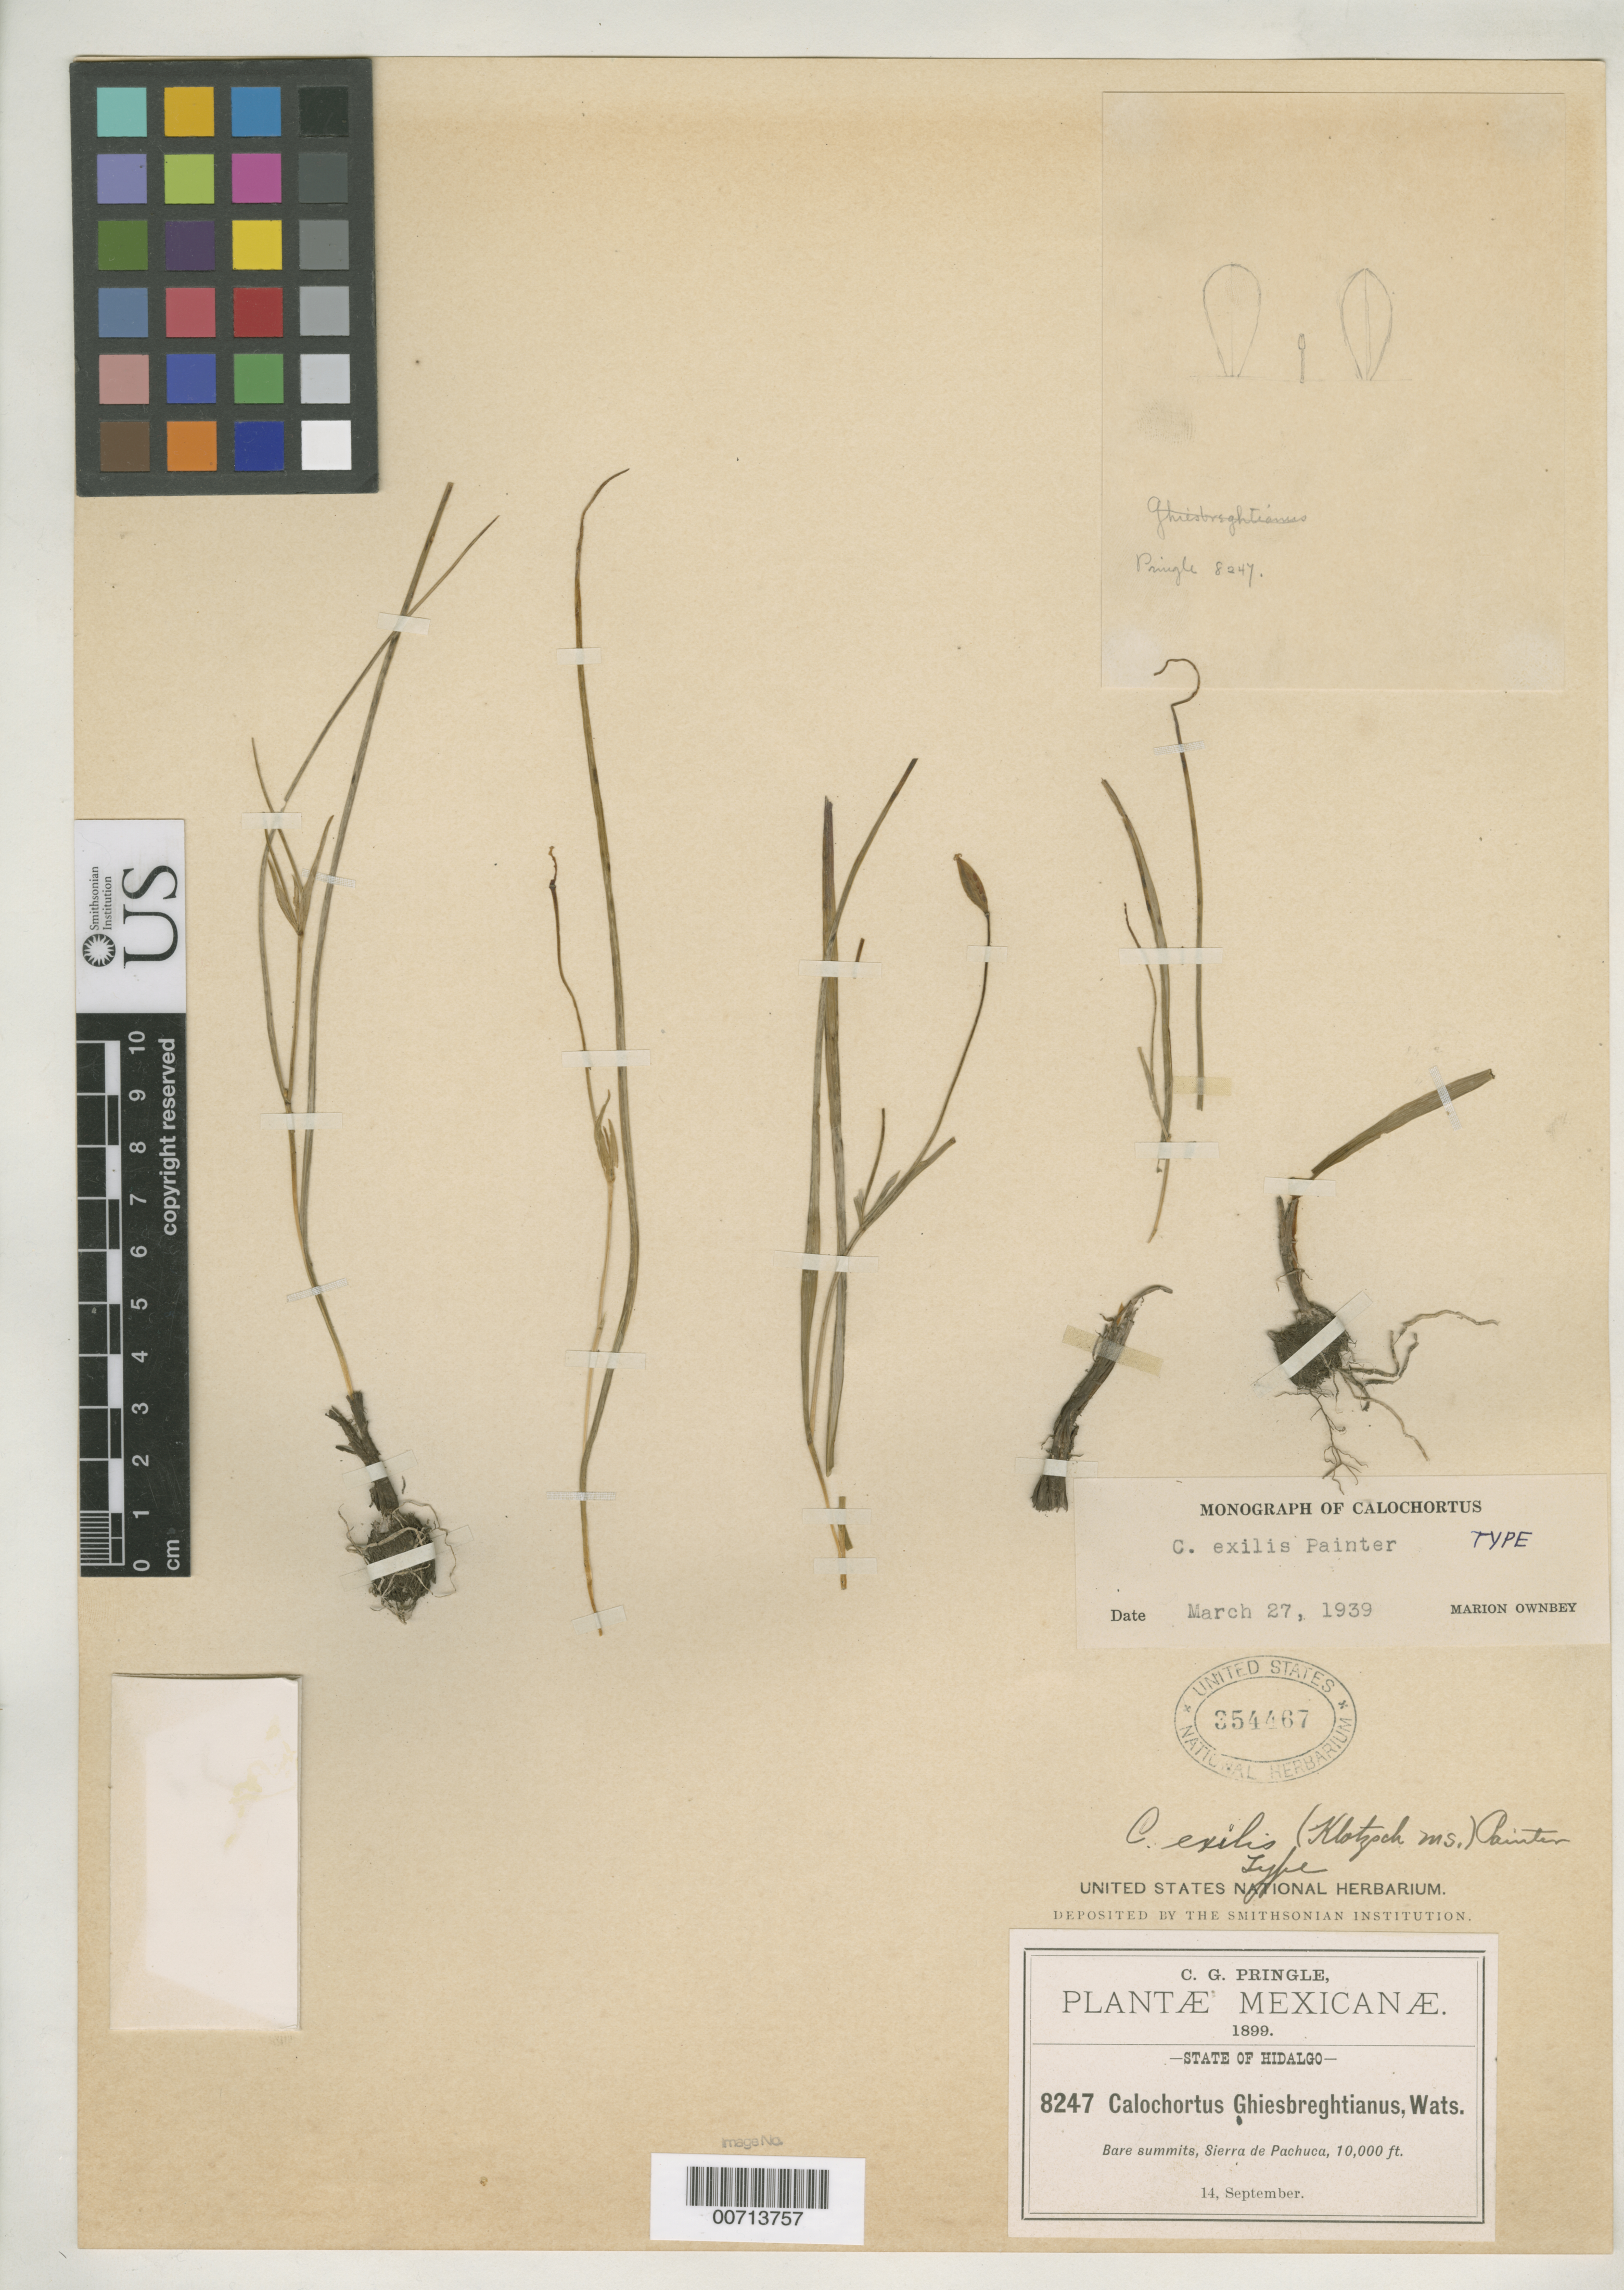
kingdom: Plantae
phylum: Tracheophyta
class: Liliopsida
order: Liliales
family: Liliaceae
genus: Calochortus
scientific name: Calochortus exilis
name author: J.H. Painter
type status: Holotype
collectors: C. G. Pringle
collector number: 8247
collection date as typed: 14 Sep 1899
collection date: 1899-09-14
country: Mexico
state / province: Hidalgo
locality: Sierra de Pachuca.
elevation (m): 3000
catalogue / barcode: US 354467